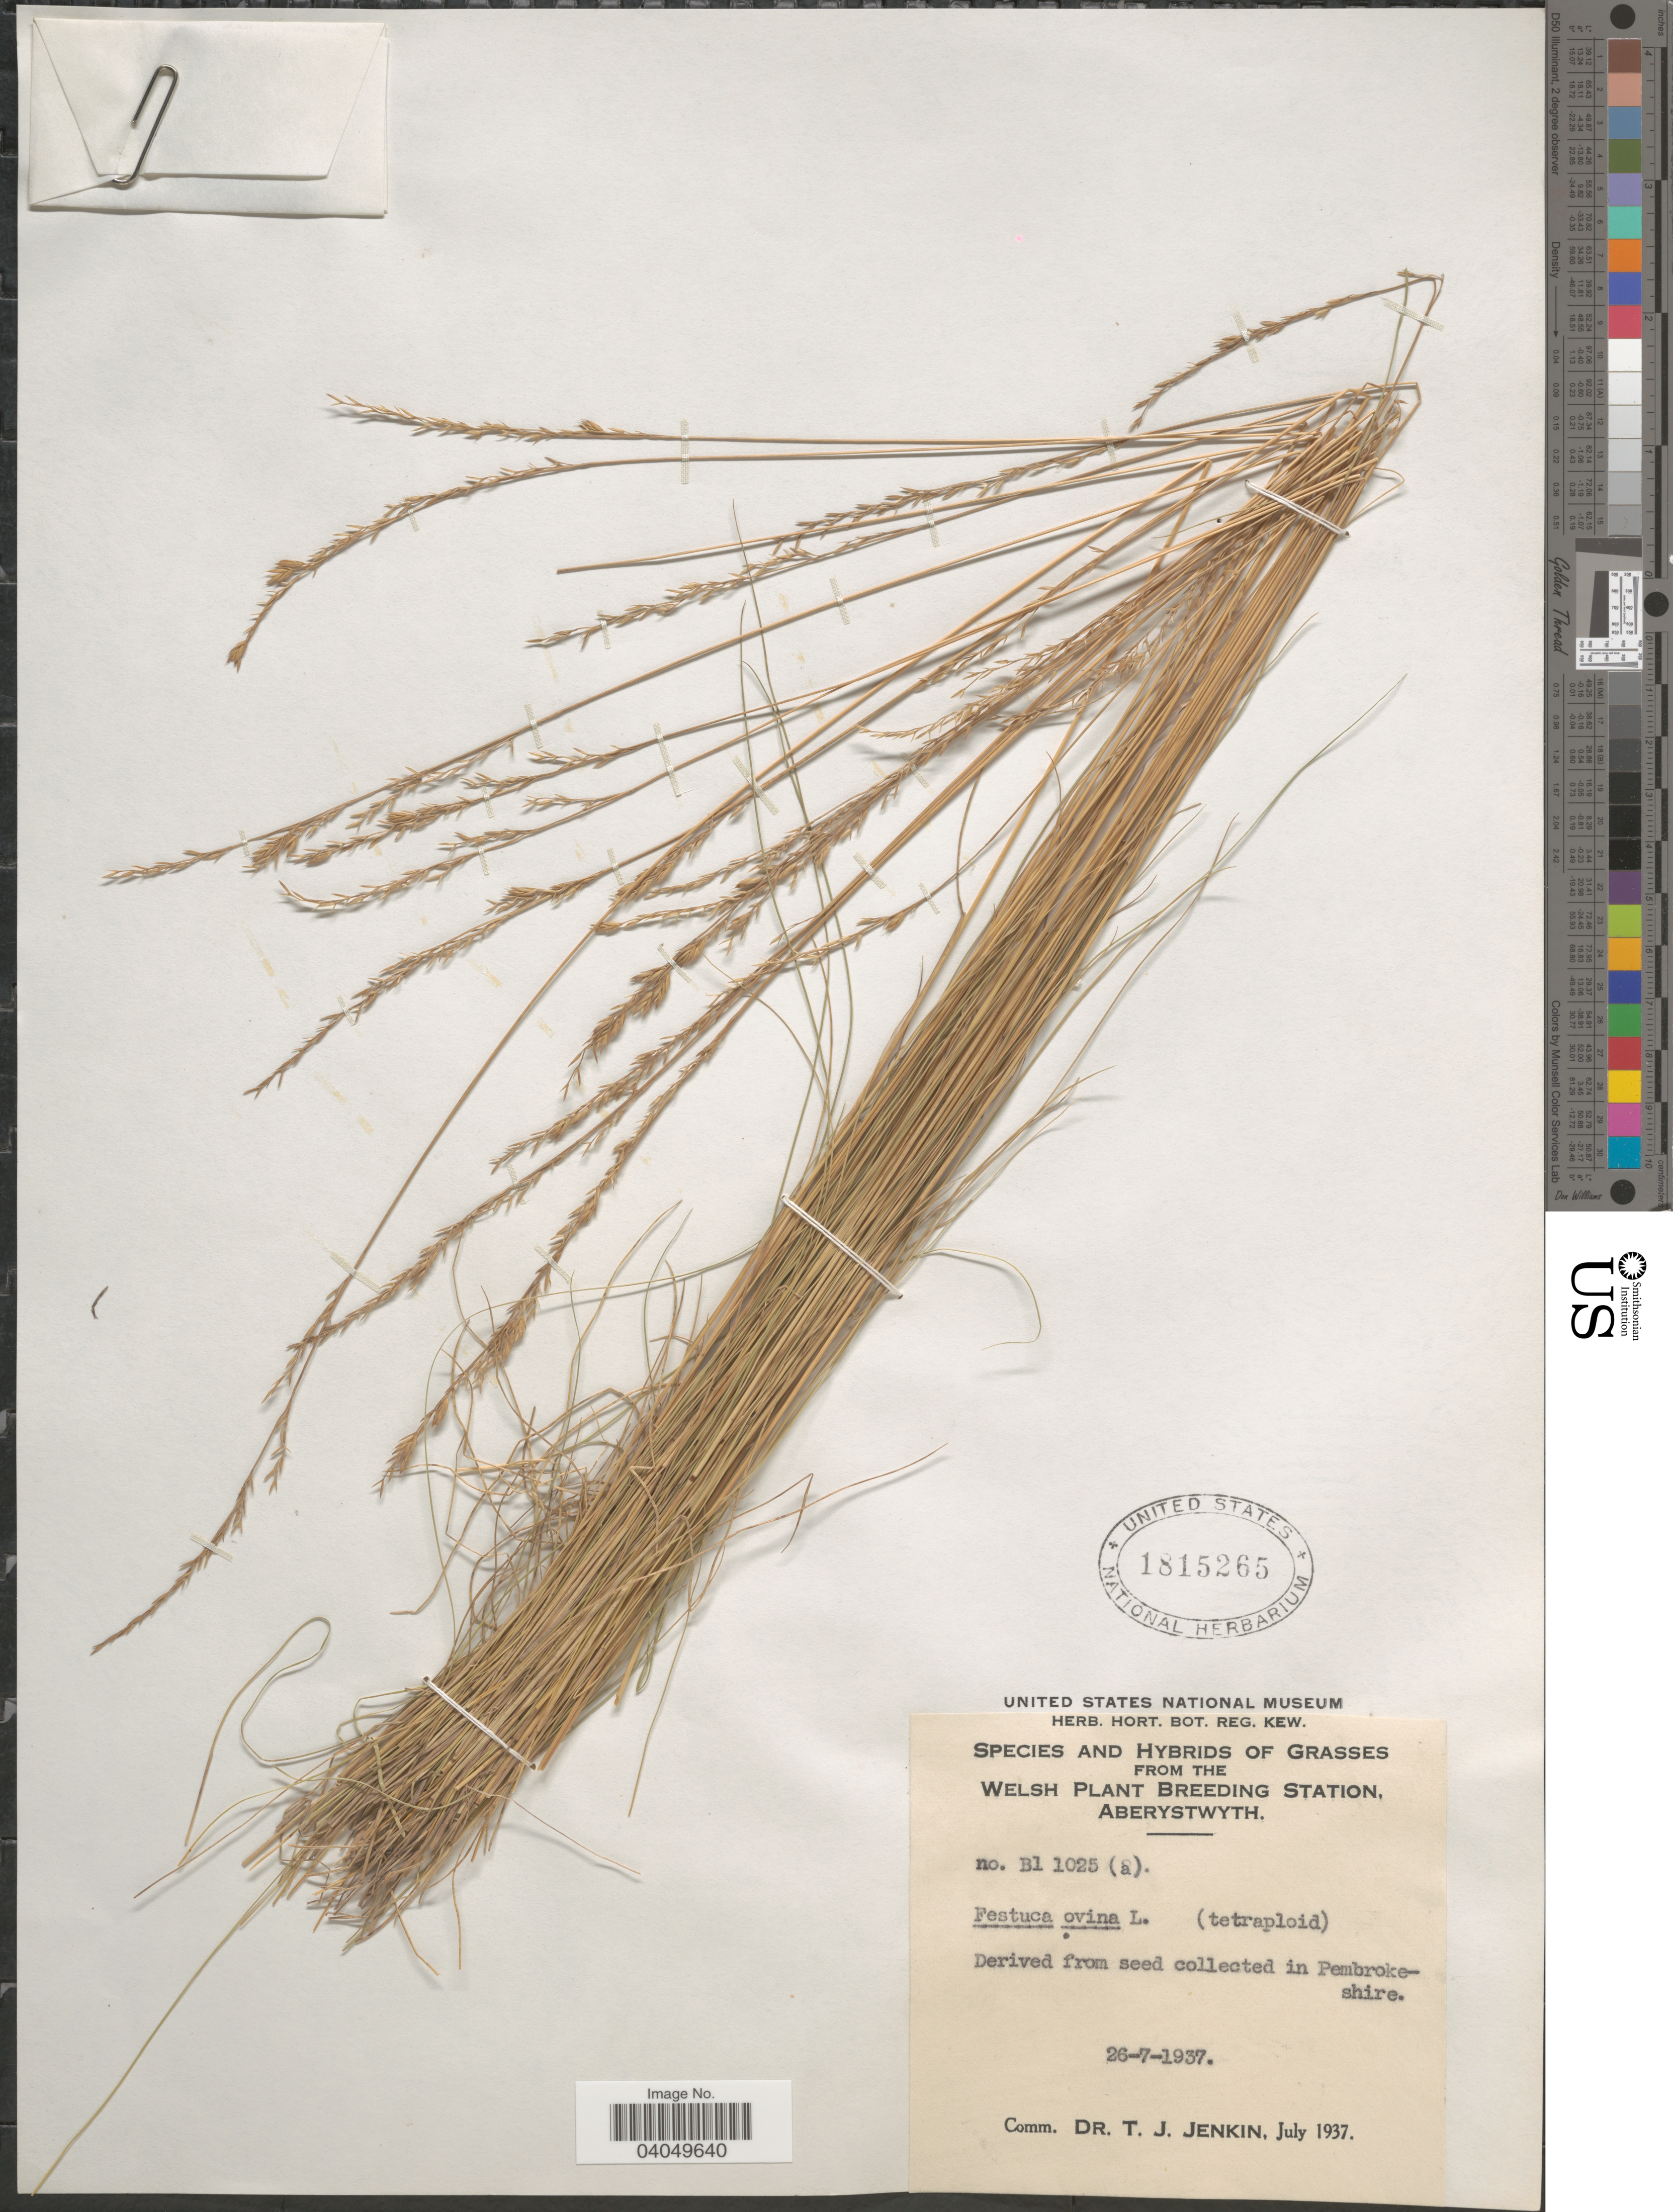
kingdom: Plantae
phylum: Tracheophyta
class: Liliopsida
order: Poales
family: Poaceae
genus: Festuca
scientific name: Festuca ovina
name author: L.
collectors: Ex herb. Hort. Bot. Reg. Kew.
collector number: B1 1025 (a)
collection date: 1937-07-26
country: United Kingdom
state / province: Wales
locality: Welsh Plant Breeding Station, Aberystwyth.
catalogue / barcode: US 1815265